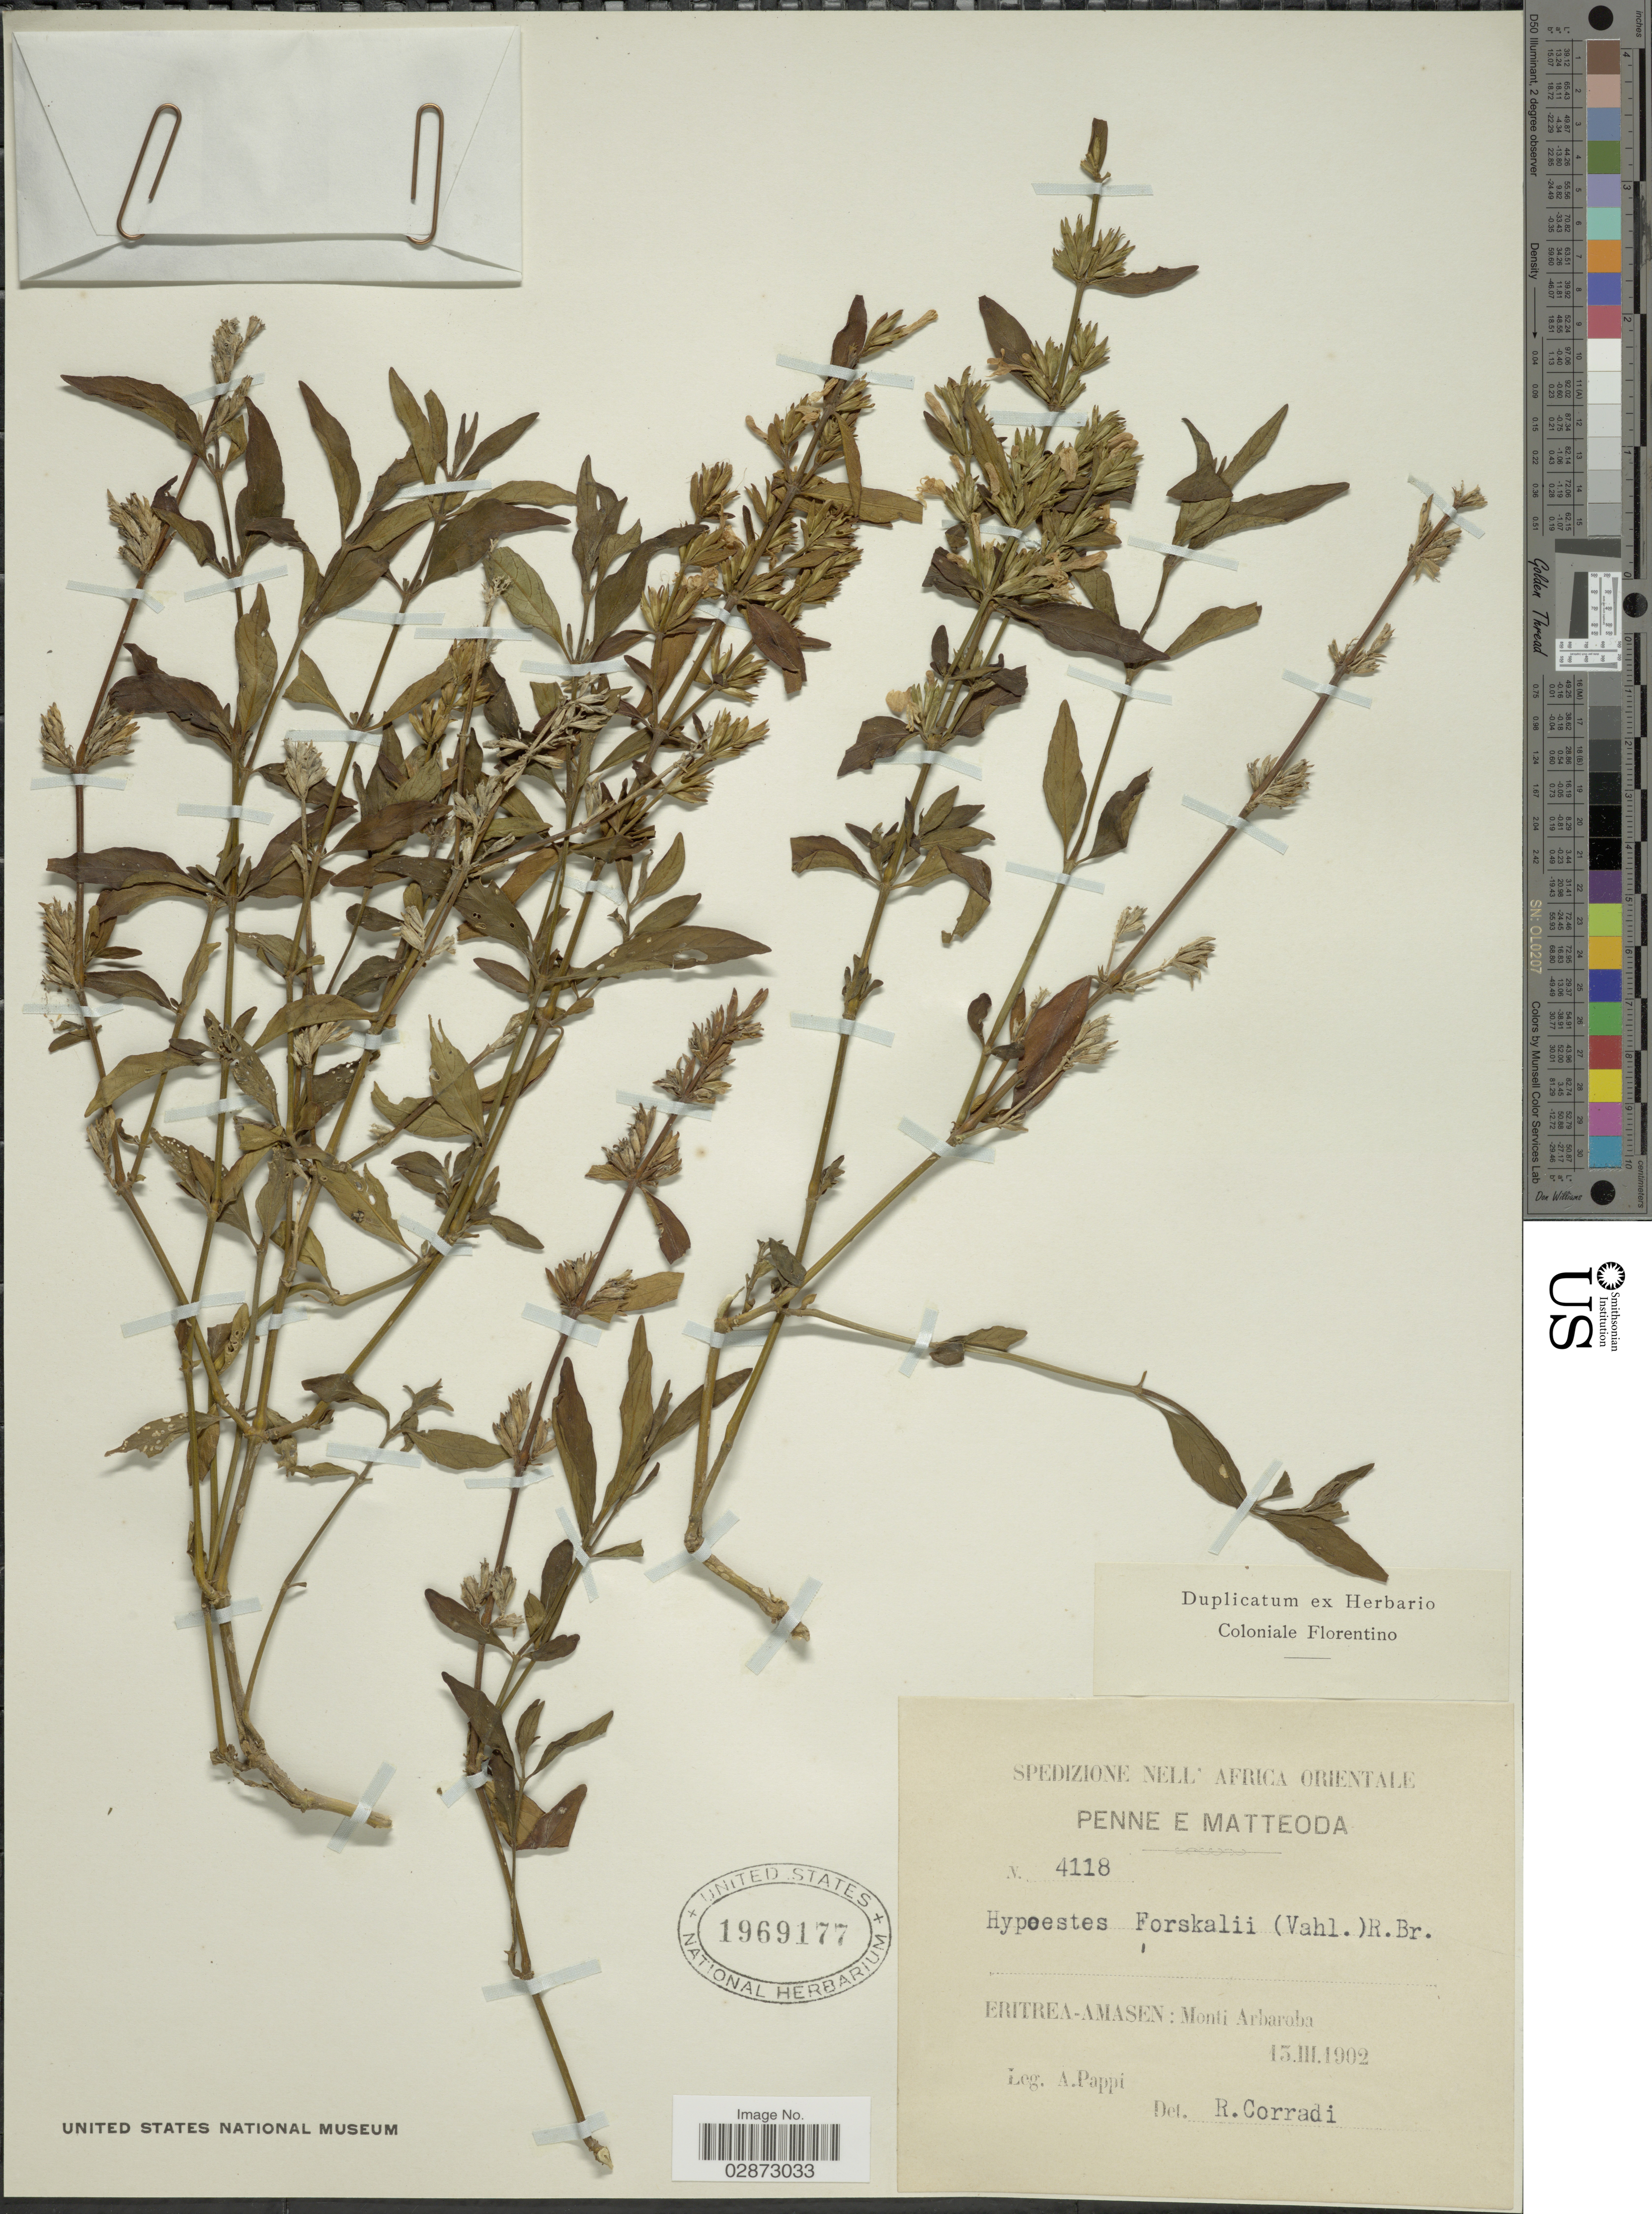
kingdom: Plantae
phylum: Tracheophyta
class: Magnoliopsida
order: Lamiales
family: Acanthaceae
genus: Hypoestes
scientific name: Hypoestes forsskaolii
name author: (Vahl) R. Br.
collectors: A. Pappi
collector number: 4118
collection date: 1902-03-13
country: Eritrea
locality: Africa Orientale. Eritrea-Amasen: Monti Arbaroba.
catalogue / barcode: US 1969177